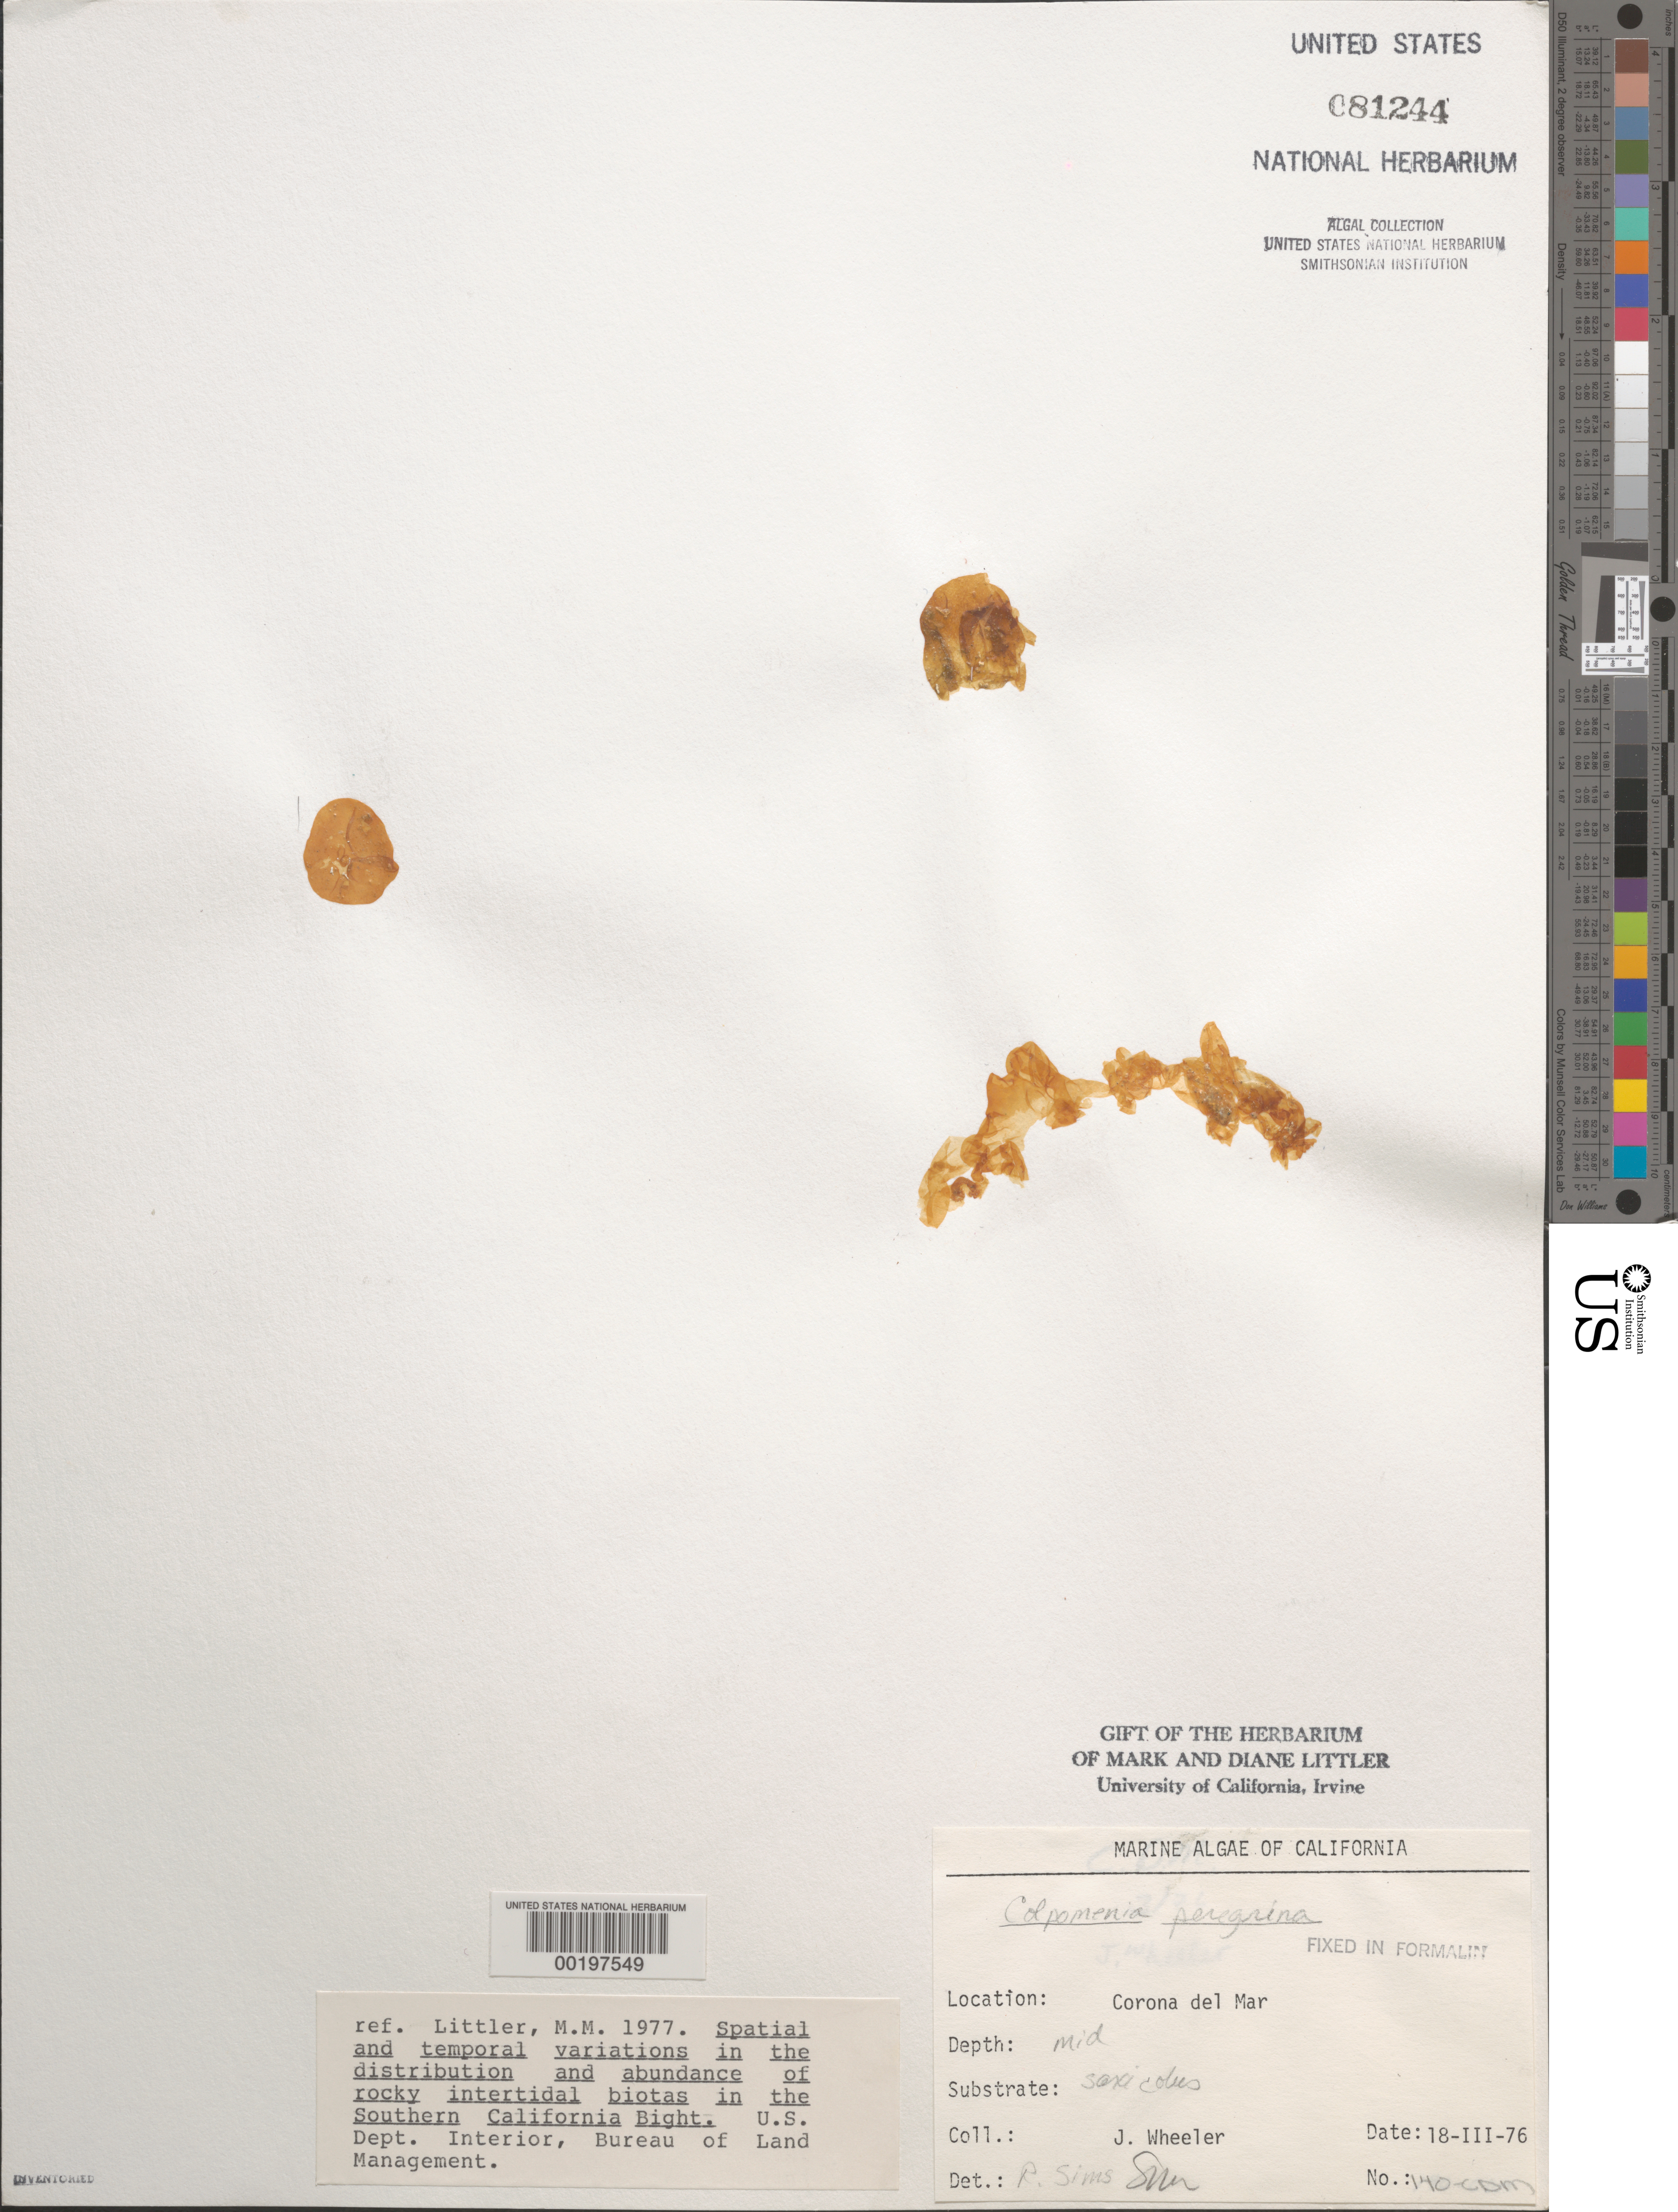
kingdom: Chromista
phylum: Ochrophyta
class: Phaeophyceae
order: Scytosiphonales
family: Scytosiphonaceae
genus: Colpomenia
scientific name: Colpomenia peregrina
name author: Sauv.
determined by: Sims, Robert H.; Murray, S. N.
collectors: J. L. Wheeler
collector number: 140-CDM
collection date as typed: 18 Mar 1976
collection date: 1976-03-18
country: United States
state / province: California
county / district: Orange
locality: Corona del Mar, mouth of Morning Canyon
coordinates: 33 35'14"N, 117 51'54"W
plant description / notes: BLM-SOCALBIGHT Rocky Intertidal Survey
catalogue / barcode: US 81244